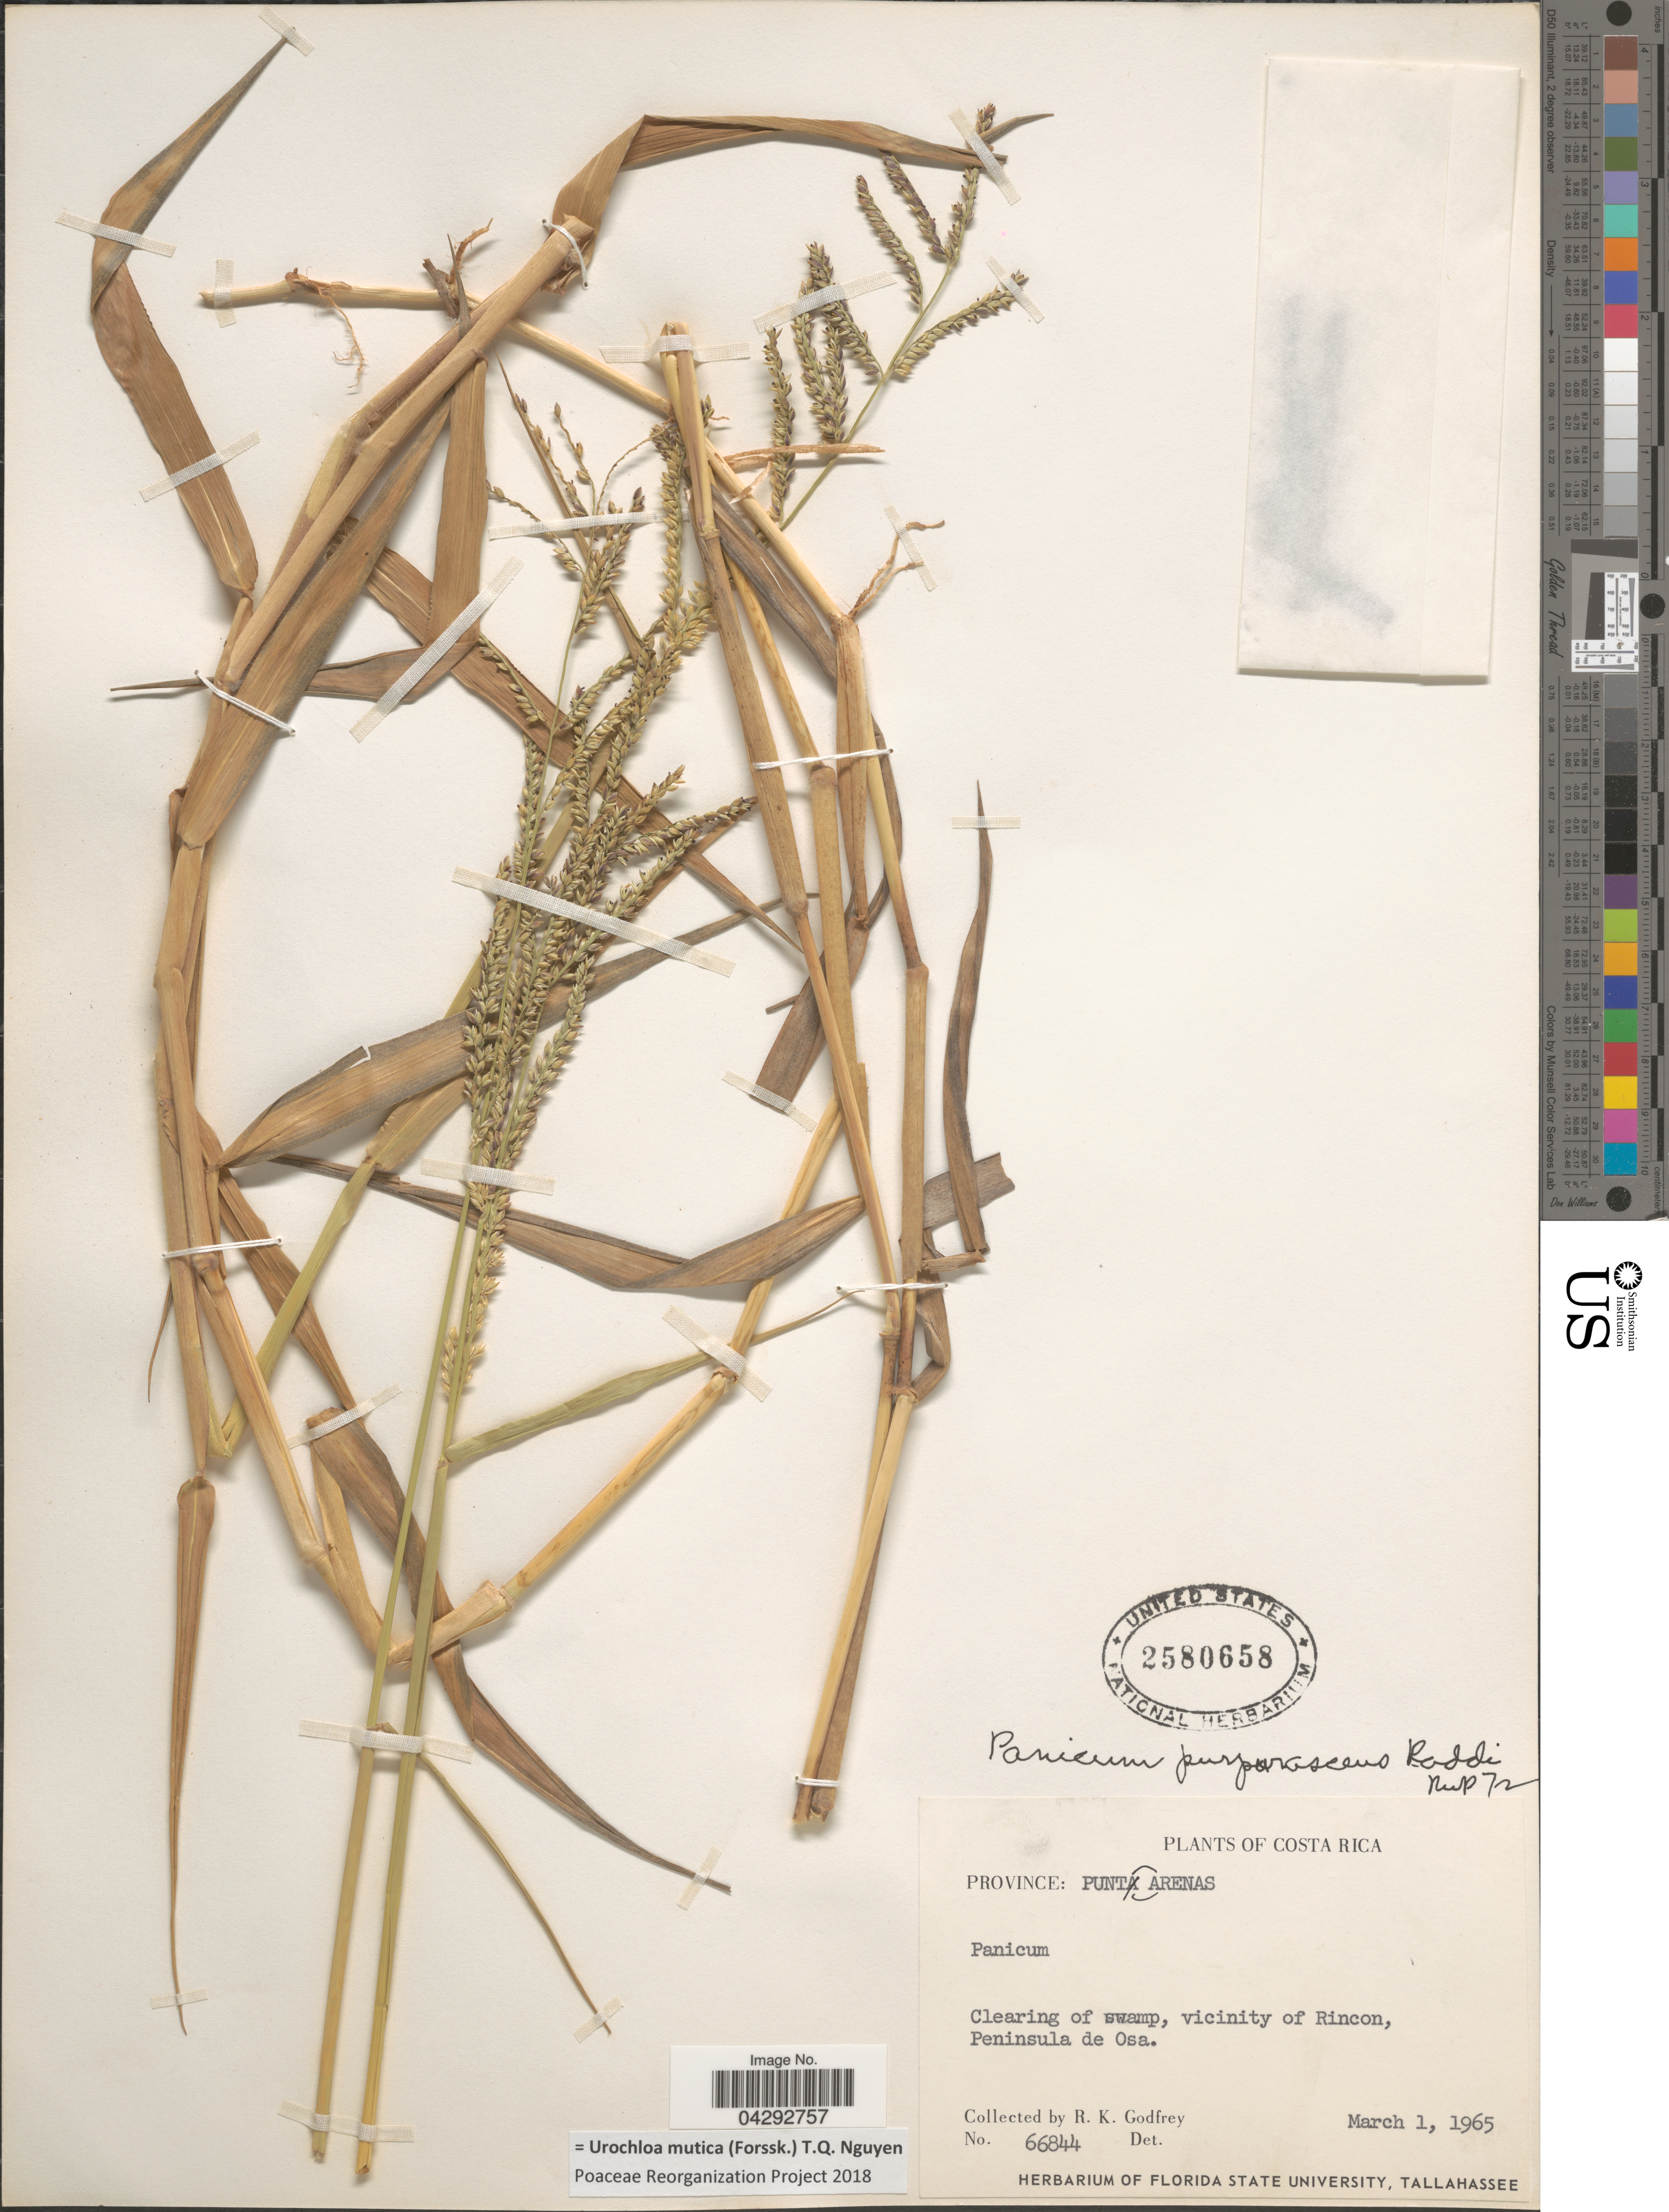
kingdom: Plantae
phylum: Tracheophyta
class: Liliopsida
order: Poales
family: Poaceae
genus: Urochloa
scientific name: Urochloa mutica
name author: (Forssk.) T.Q. Nguyen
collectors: R. K. Godfrey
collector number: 66844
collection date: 1965-03-01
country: Costa Rica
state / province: Puntarenas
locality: Clearing of swamp, vicinity of Rincon, Peninsula de Osa.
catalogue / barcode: US 2580658